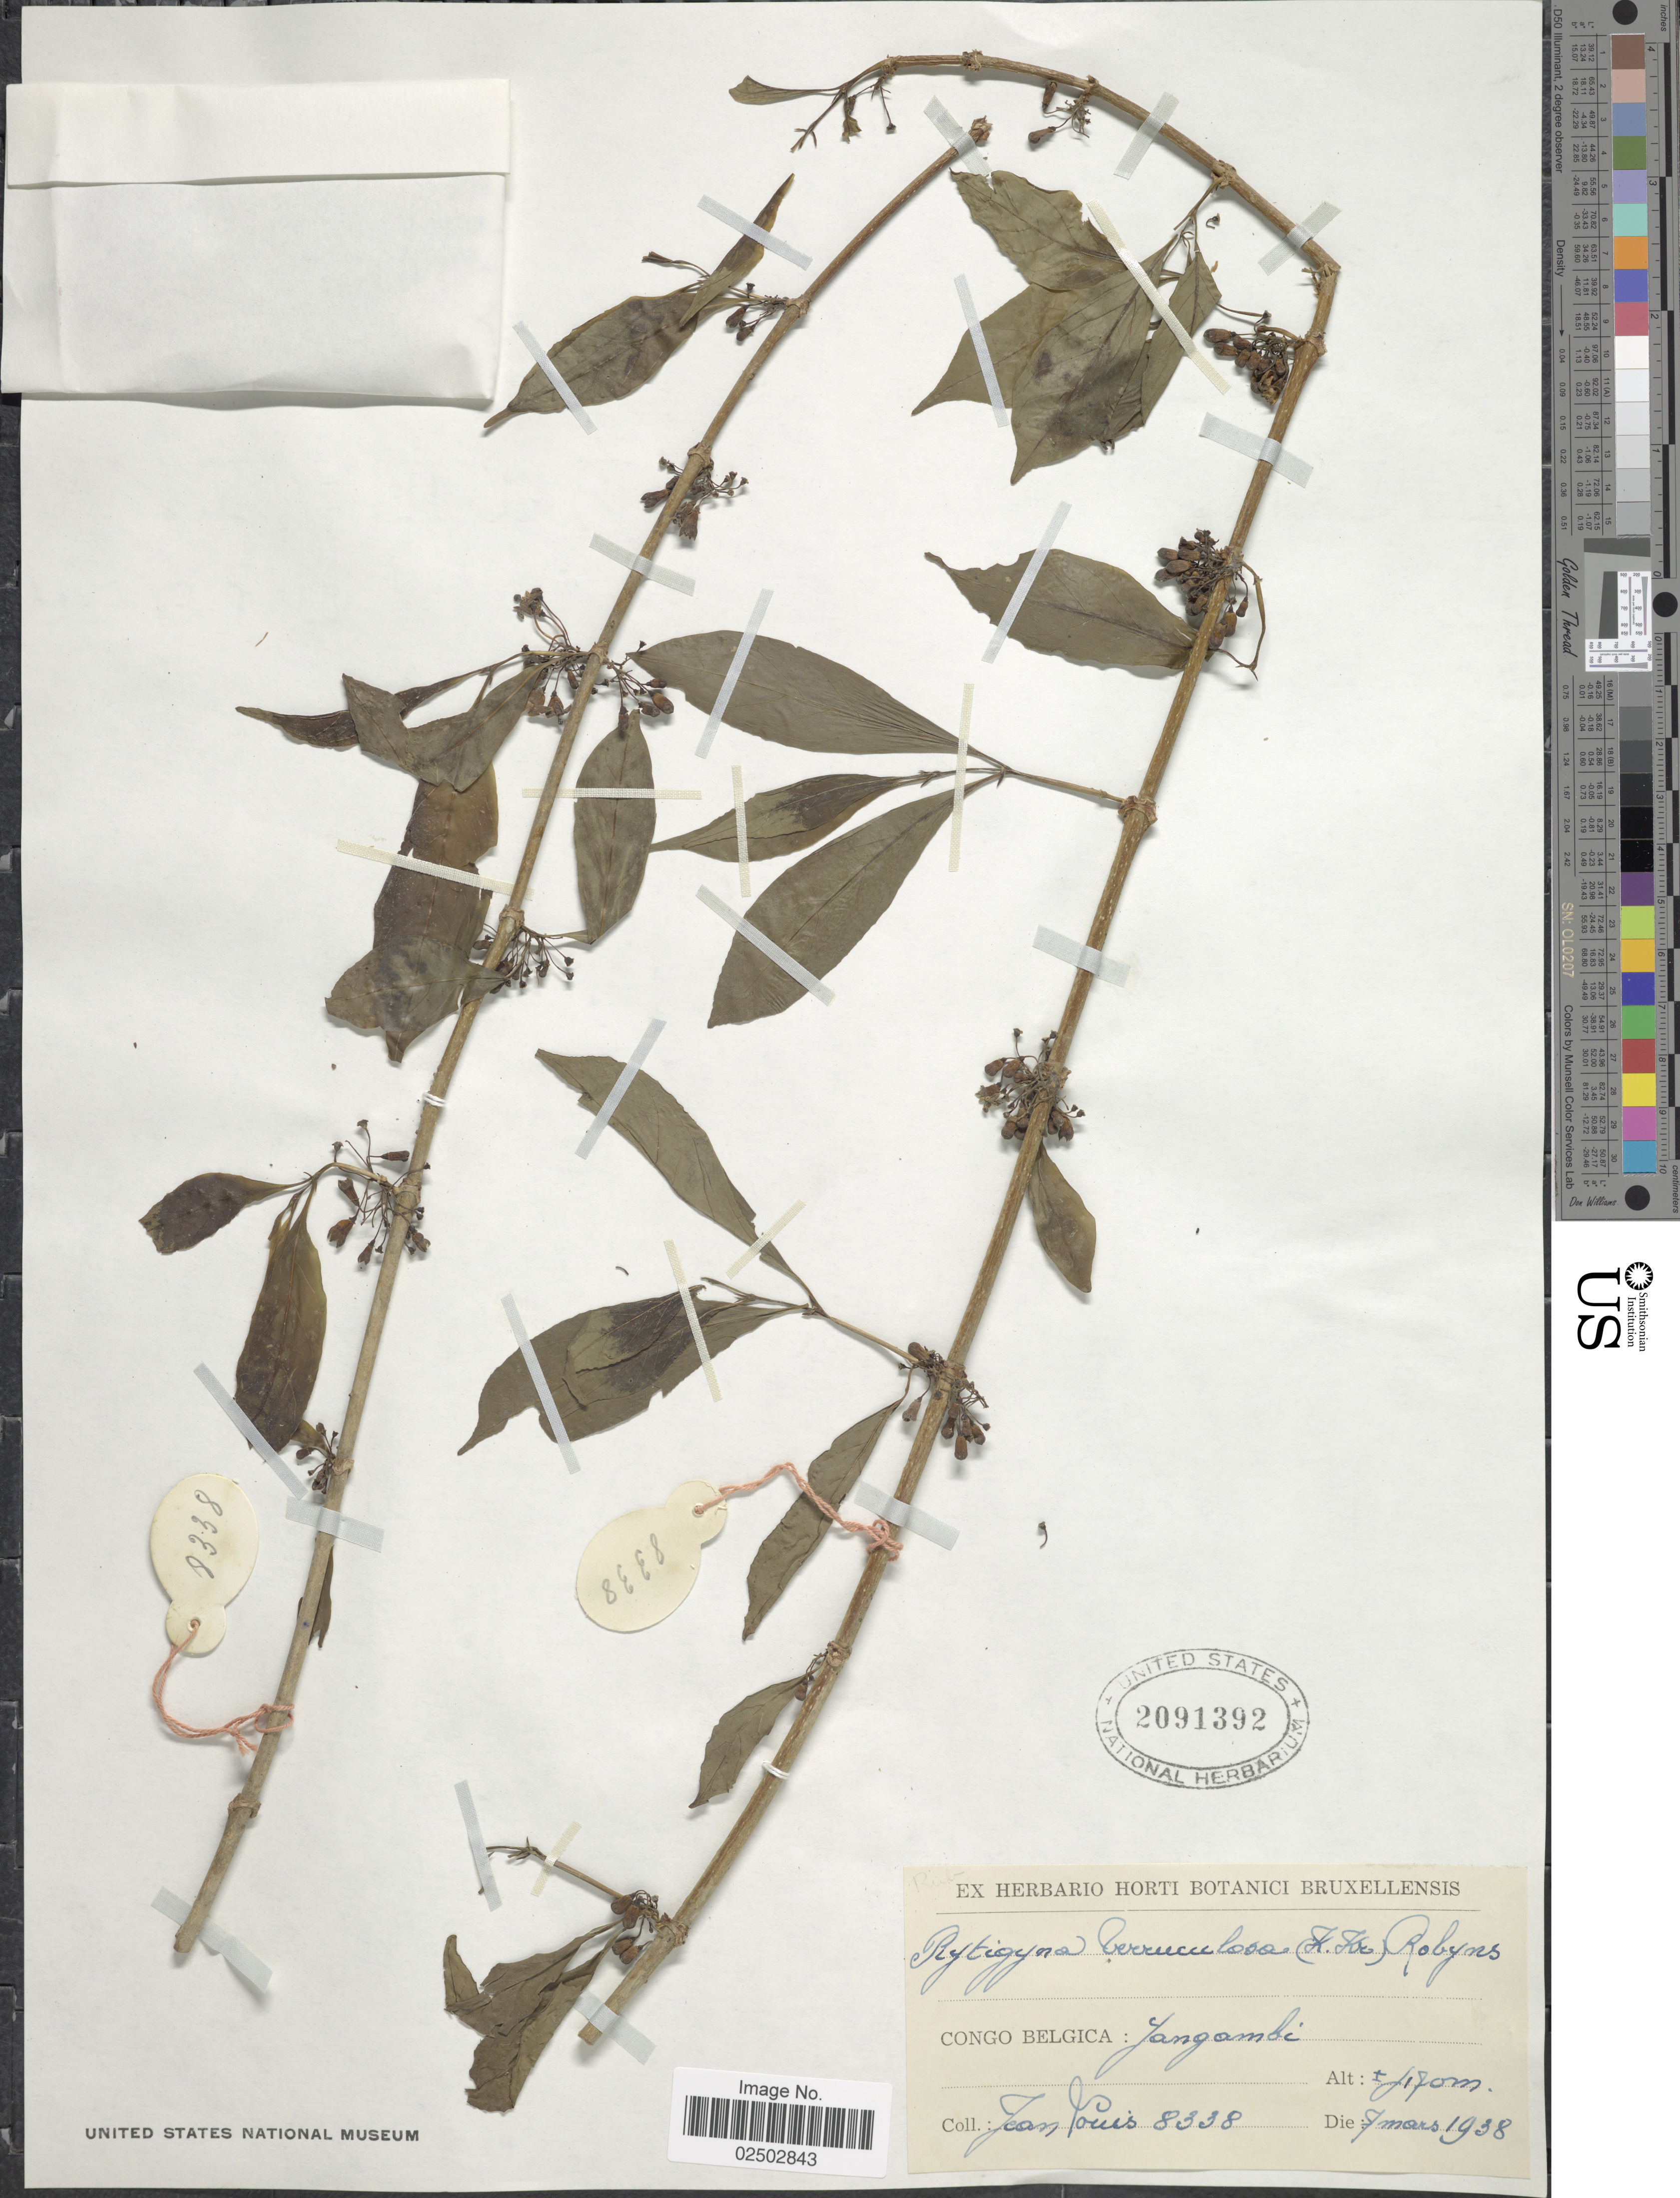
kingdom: Plantae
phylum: Tracheophyta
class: Magnoliopsida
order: Gentianales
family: Rubiaceae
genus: Rytigynia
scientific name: Rytigynia verruculosa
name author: (K. Krause) Robyns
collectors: J. Louis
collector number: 8338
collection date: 1938-03-07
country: Congo, Democratic Republic of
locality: Congo Belgica: Yangambi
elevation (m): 470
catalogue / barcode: US 2091392